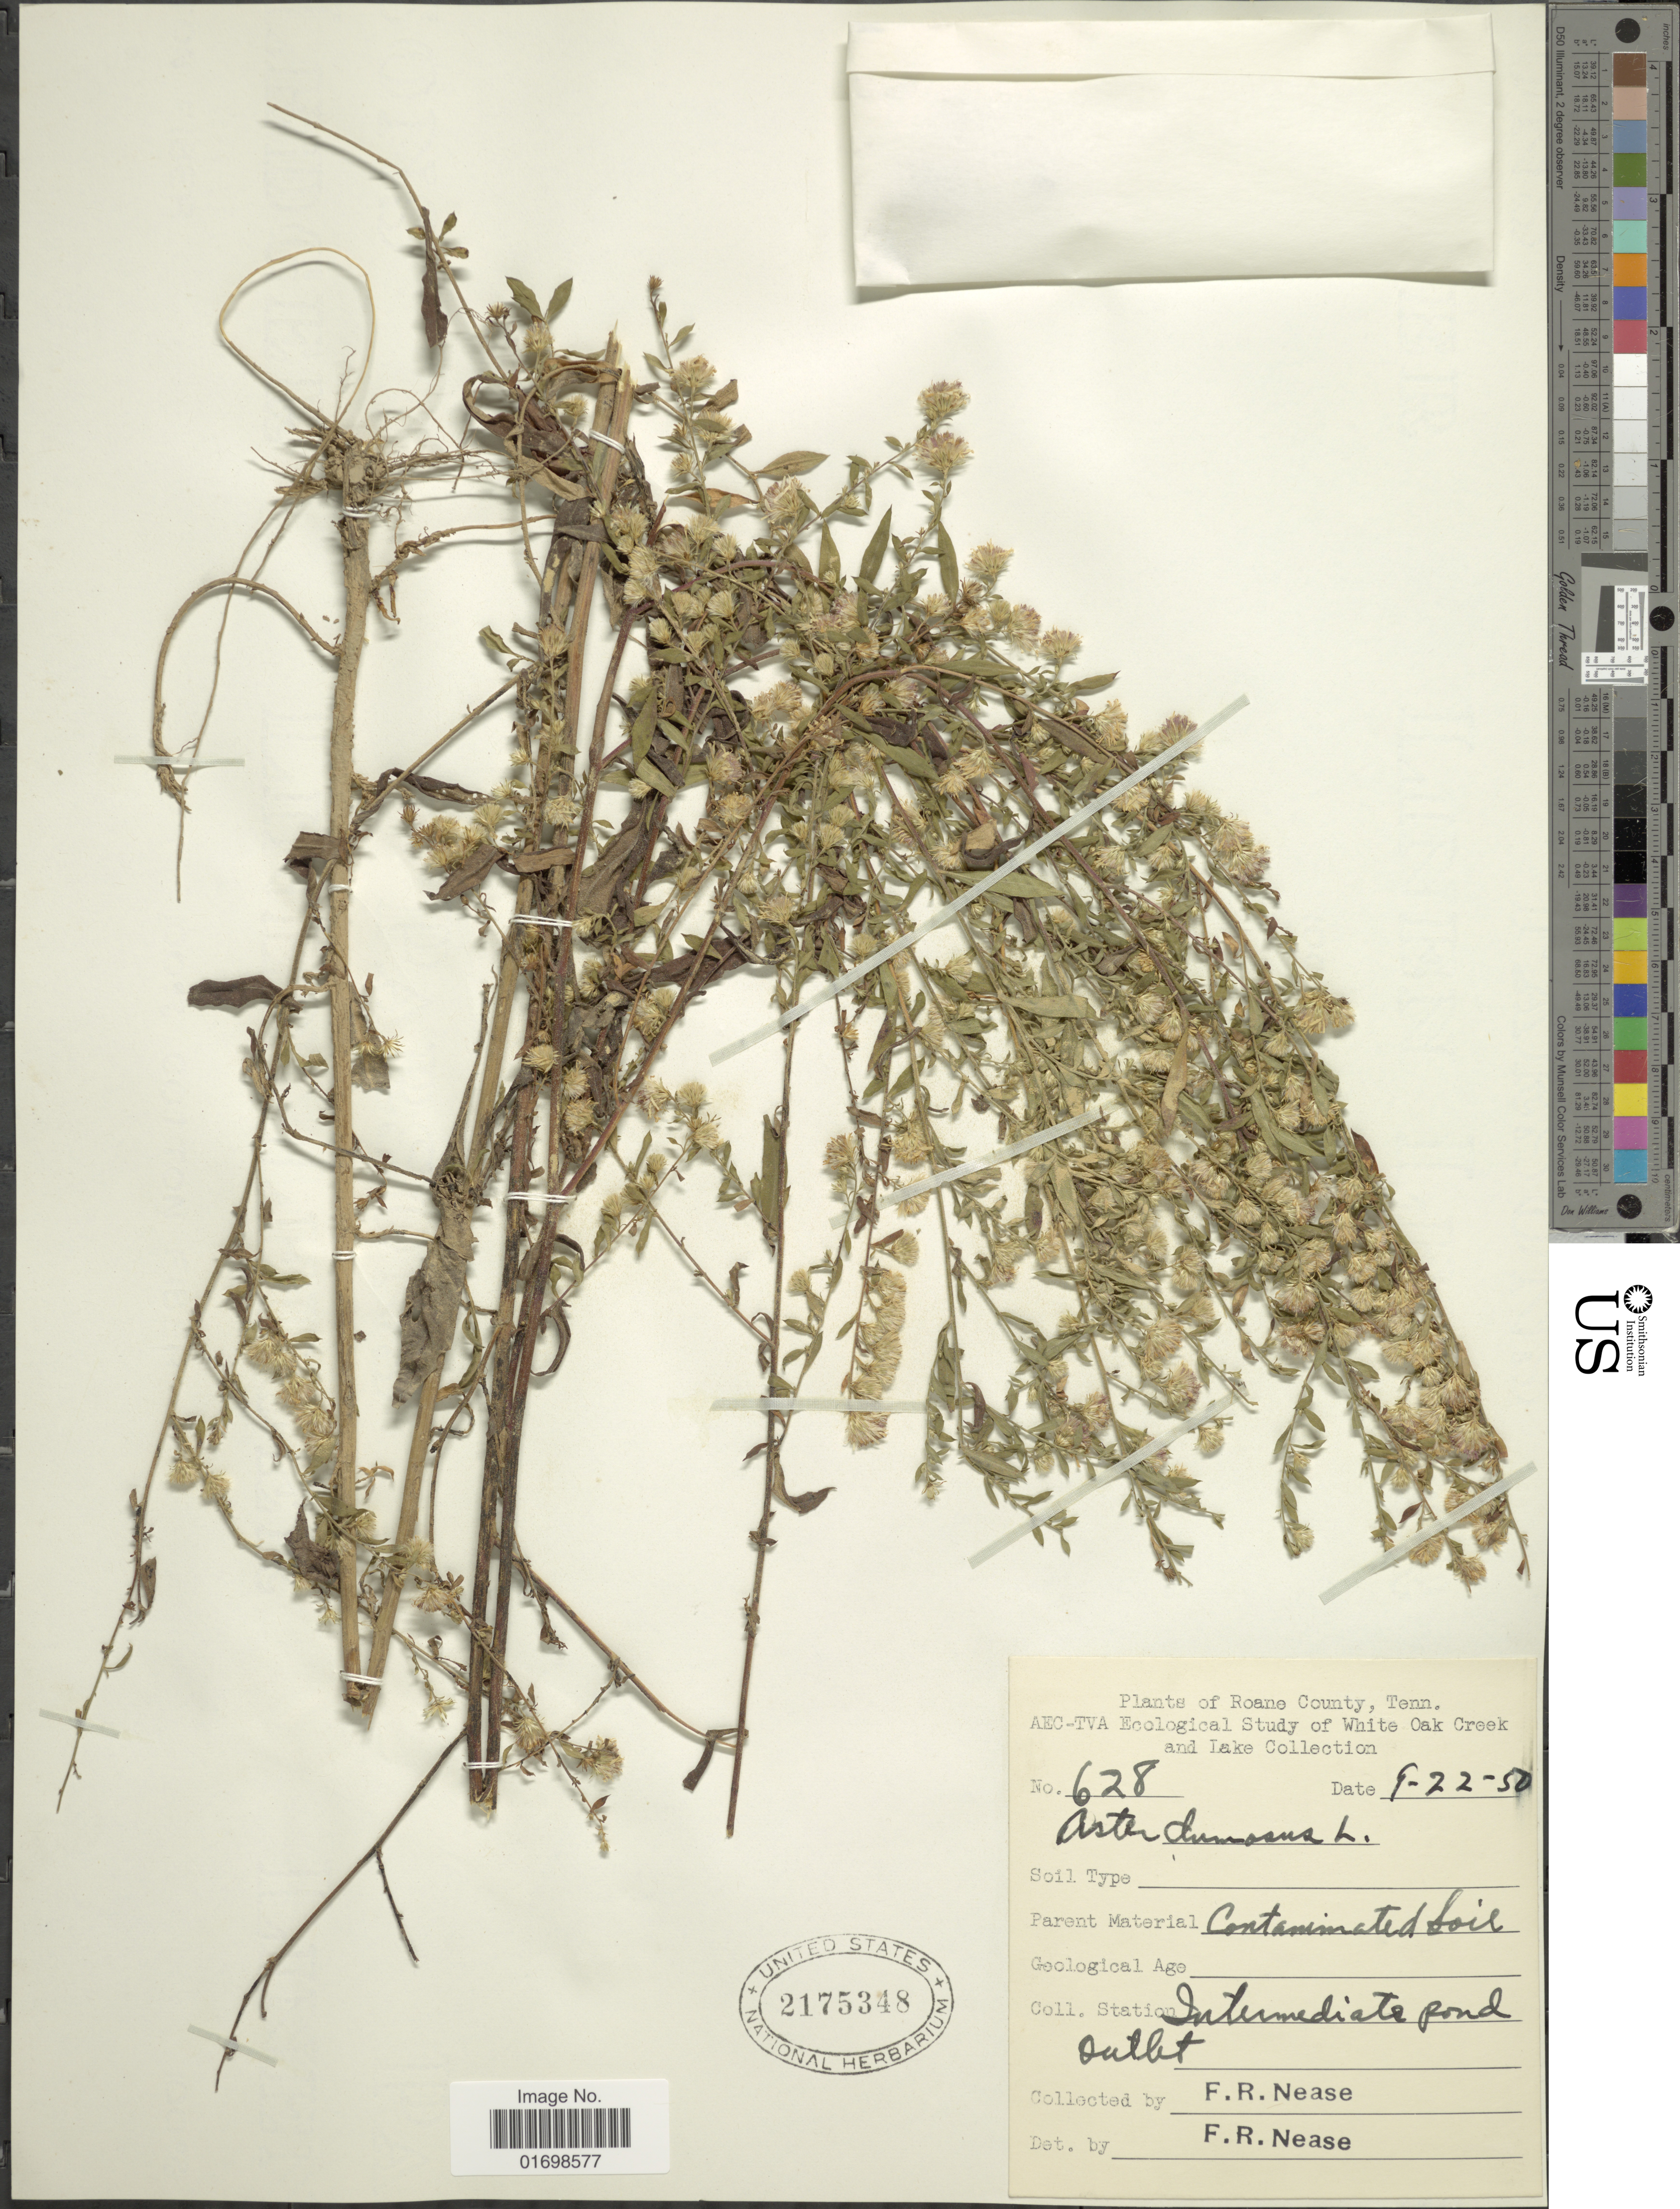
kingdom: Plantae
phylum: Tracheophyta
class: Magnoliopsida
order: Asterales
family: Asteraceae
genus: Symphyotrichum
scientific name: Symphyotrichum dumosum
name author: (L.) G.L. Nesom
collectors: F. Nease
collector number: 628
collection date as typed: Transcribed d/m/y: 22/9/50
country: United States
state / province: Tennessee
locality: Roane County, Tenn. White Oak Creek and Lake. Intermediate pond outlet.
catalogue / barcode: US 2175348